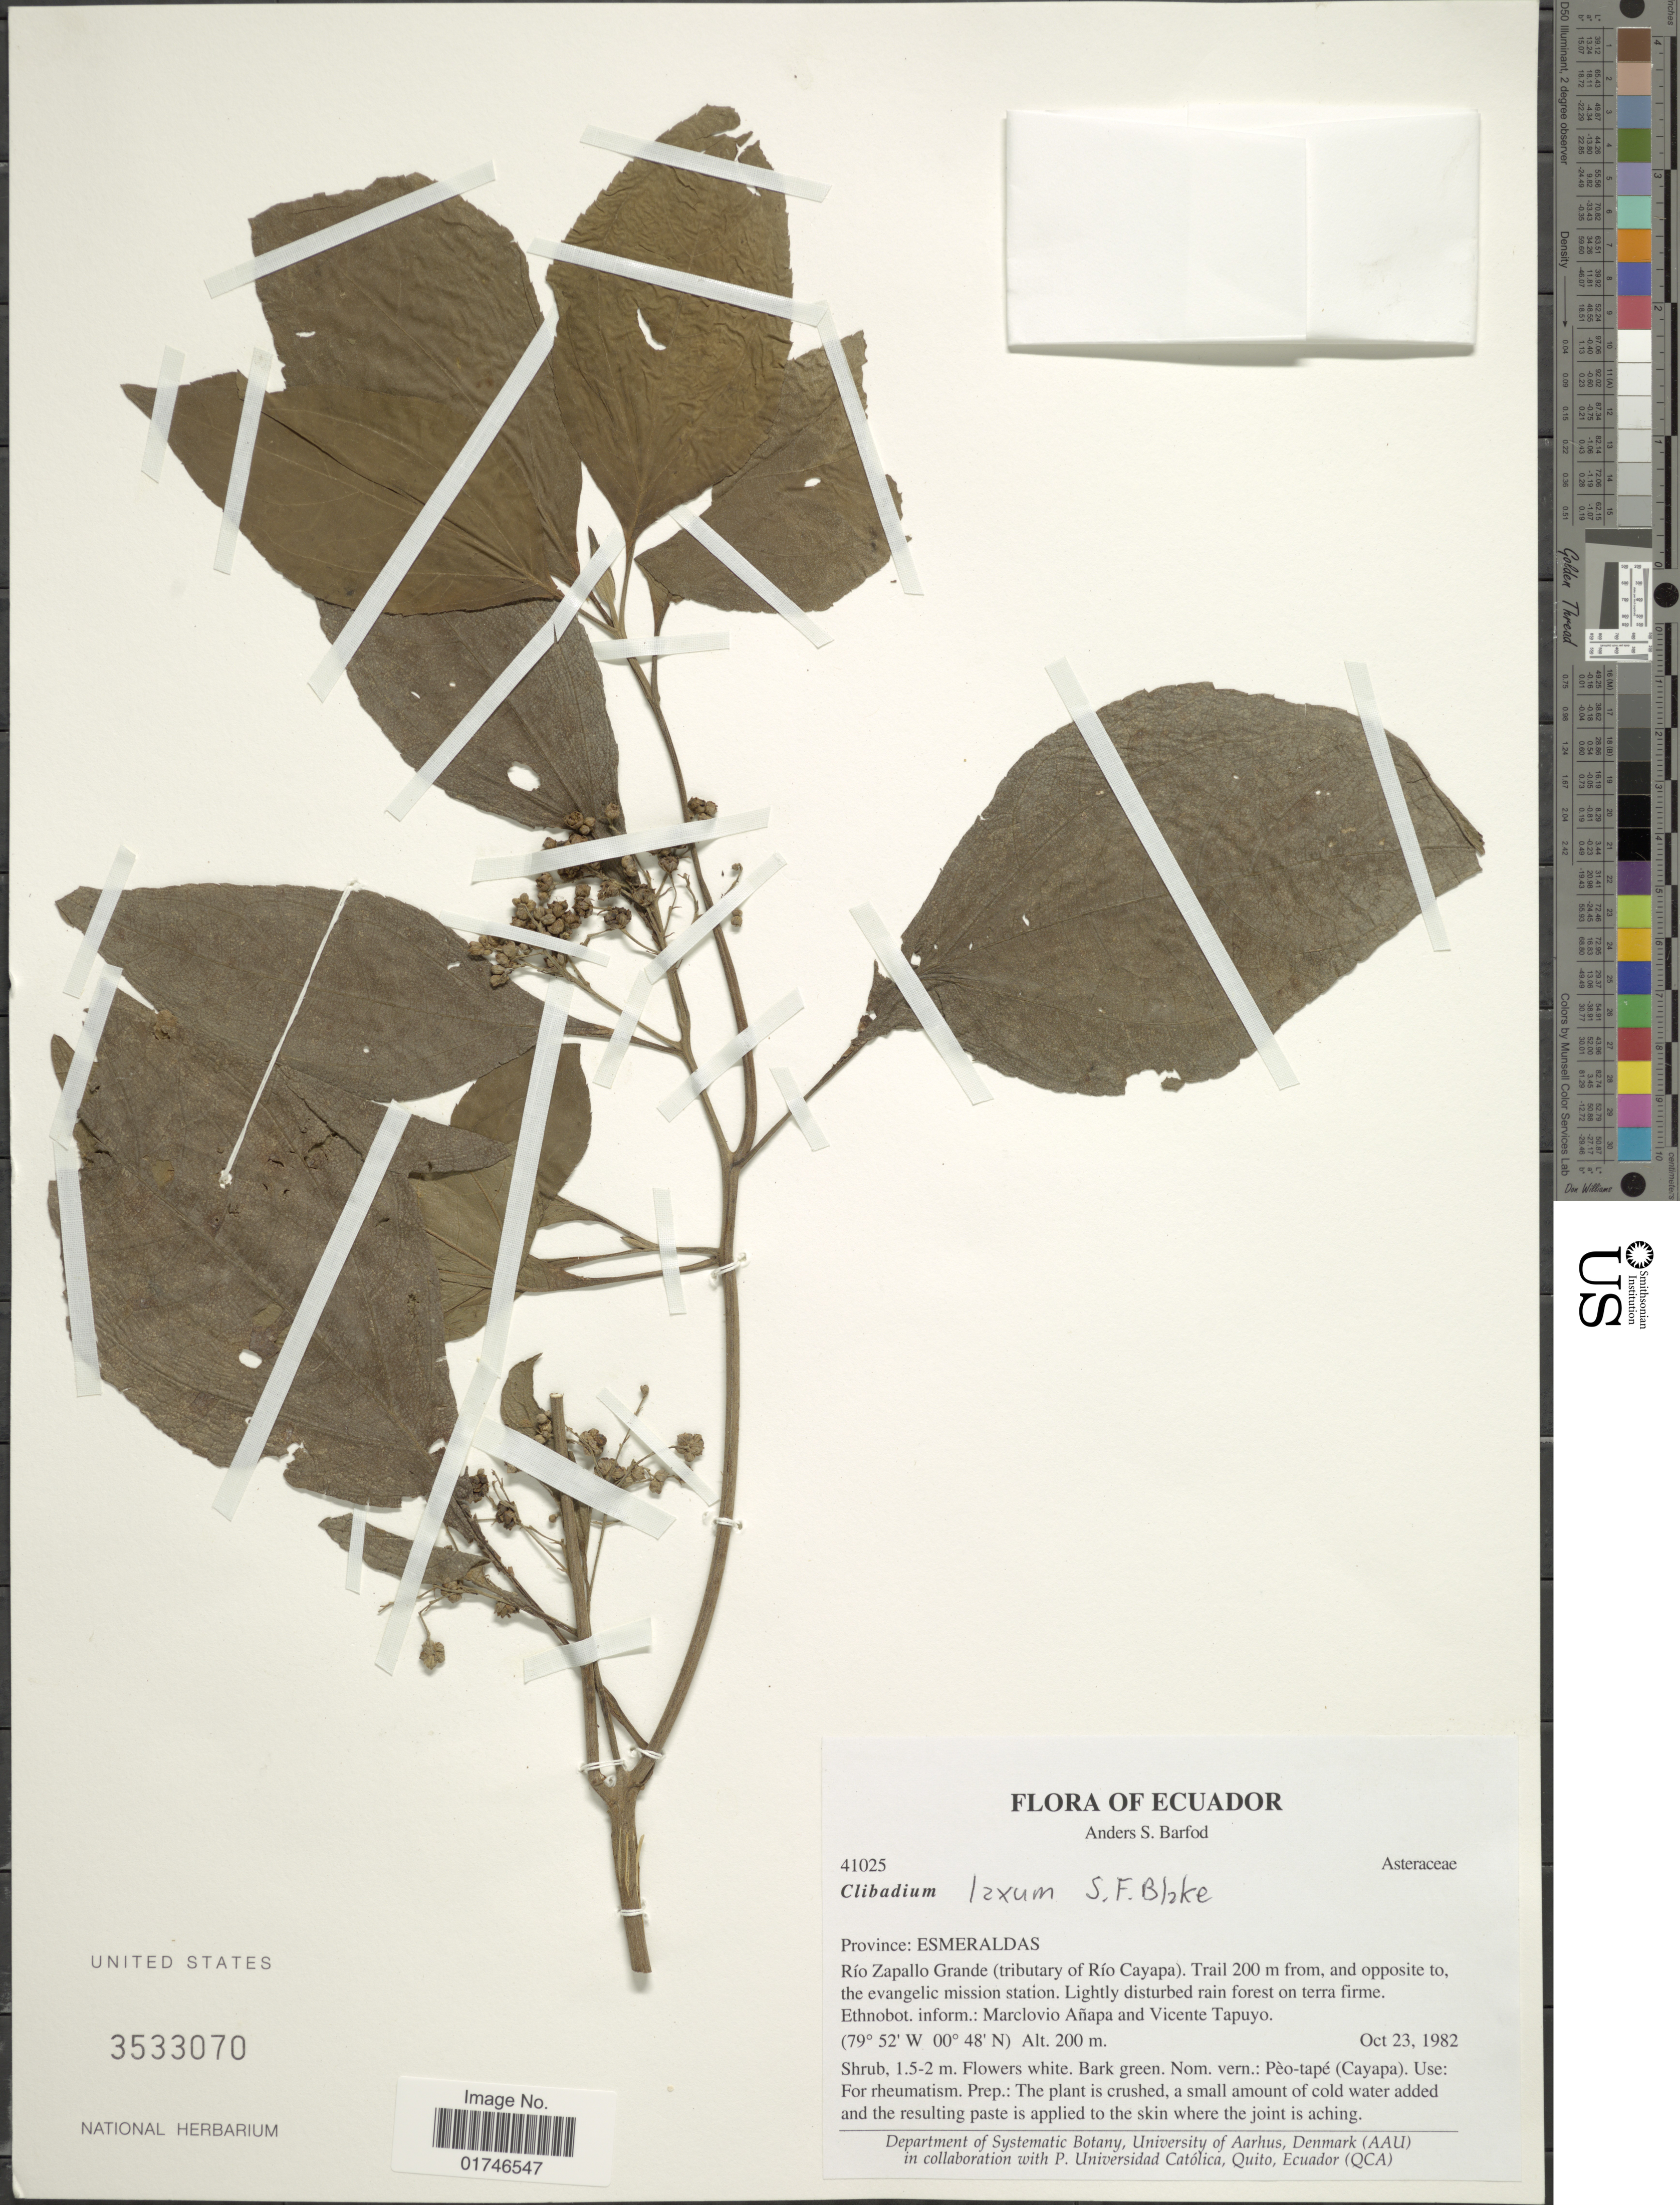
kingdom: Plantae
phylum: Tracheophyta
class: Magnoliopsida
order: Asterales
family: Asteraceae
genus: Clibadium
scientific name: Clibadium laxum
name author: S.F. Blake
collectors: A. S, Barfod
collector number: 41025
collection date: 1982-10-23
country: Ecuador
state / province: Esmeraldas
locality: Province: Esmeraldas, Rio Zapallo Grande (tributary of Rio Cayapa). Trail 200 m from, and opposite to the evangelic mission station. Ethnobot.infom.: Marclovio Anapa and Vicente Tapuyo.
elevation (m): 200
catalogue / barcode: US 3533070